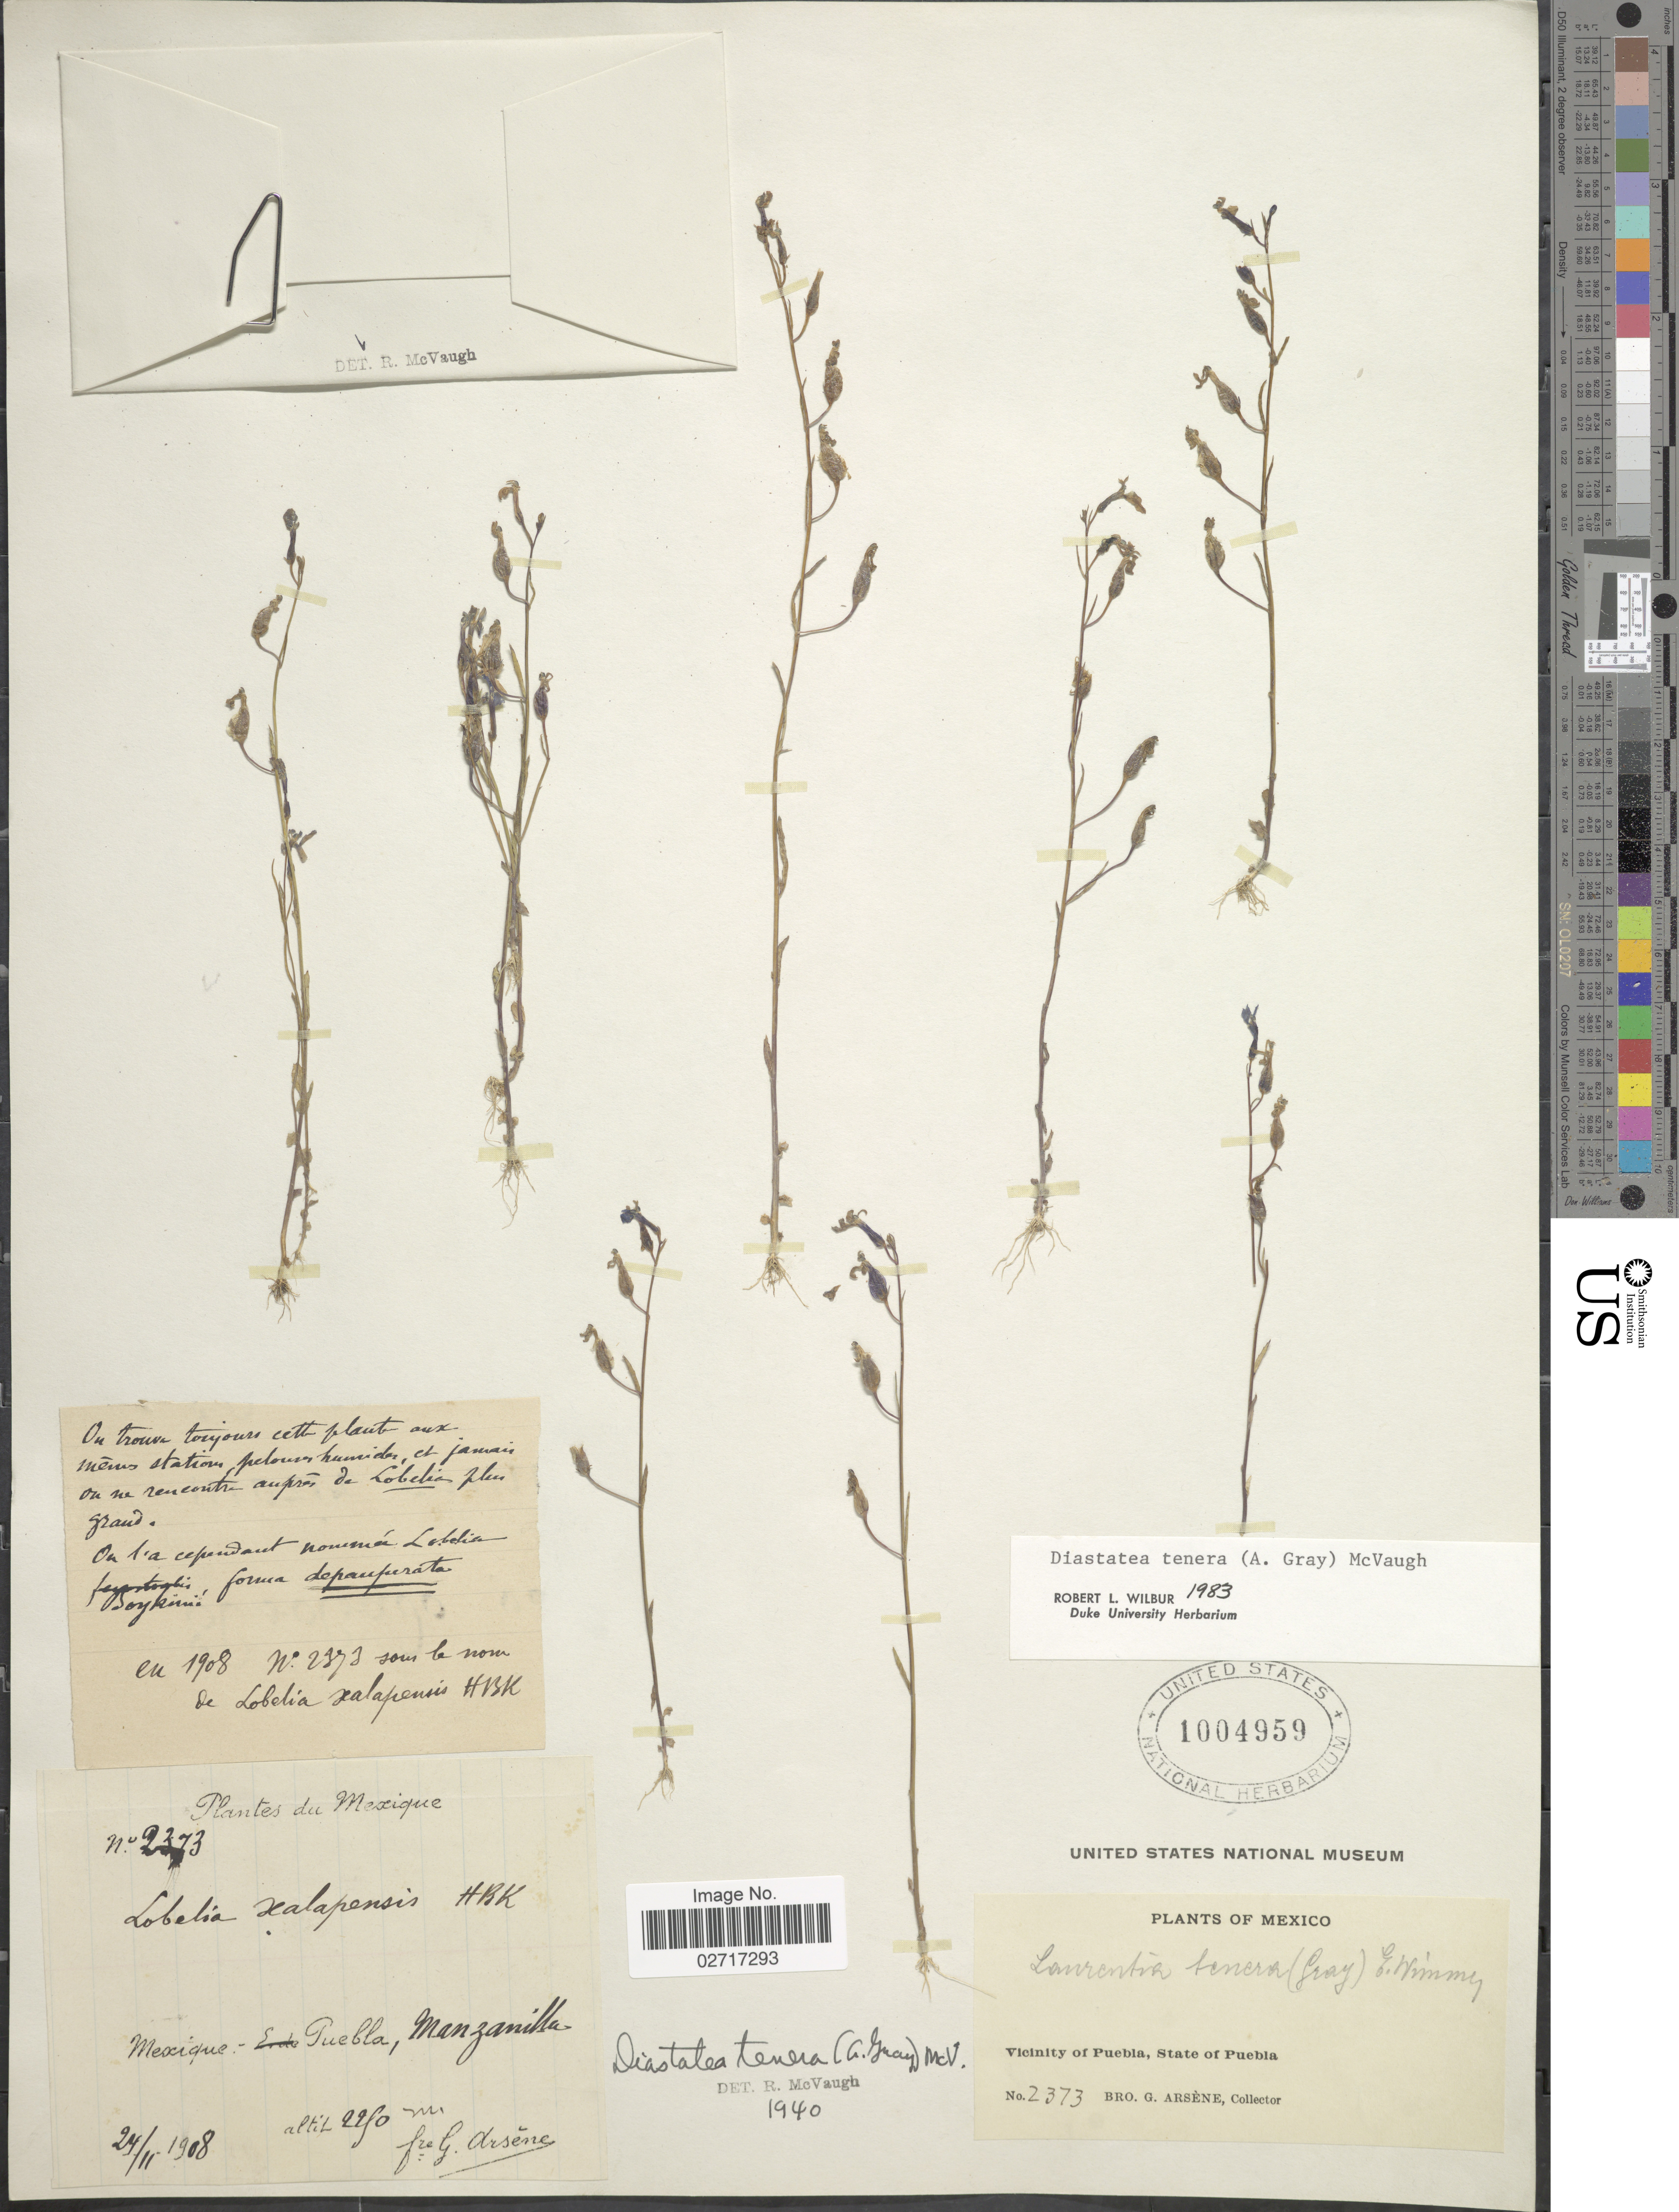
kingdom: Plantae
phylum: Tracheophyta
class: Magnoliopsida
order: Asterales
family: Campanulaceae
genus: Diastatea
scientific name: Diastatea tenera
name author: (A. Gray) McVaugh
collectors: Bro. G. Arsène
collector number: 2373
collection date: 1908-11-24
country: Mexico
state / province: Puebla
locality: Vicinity of Puebla. Manzanilla.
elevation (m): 2250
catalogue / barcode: US 1004959